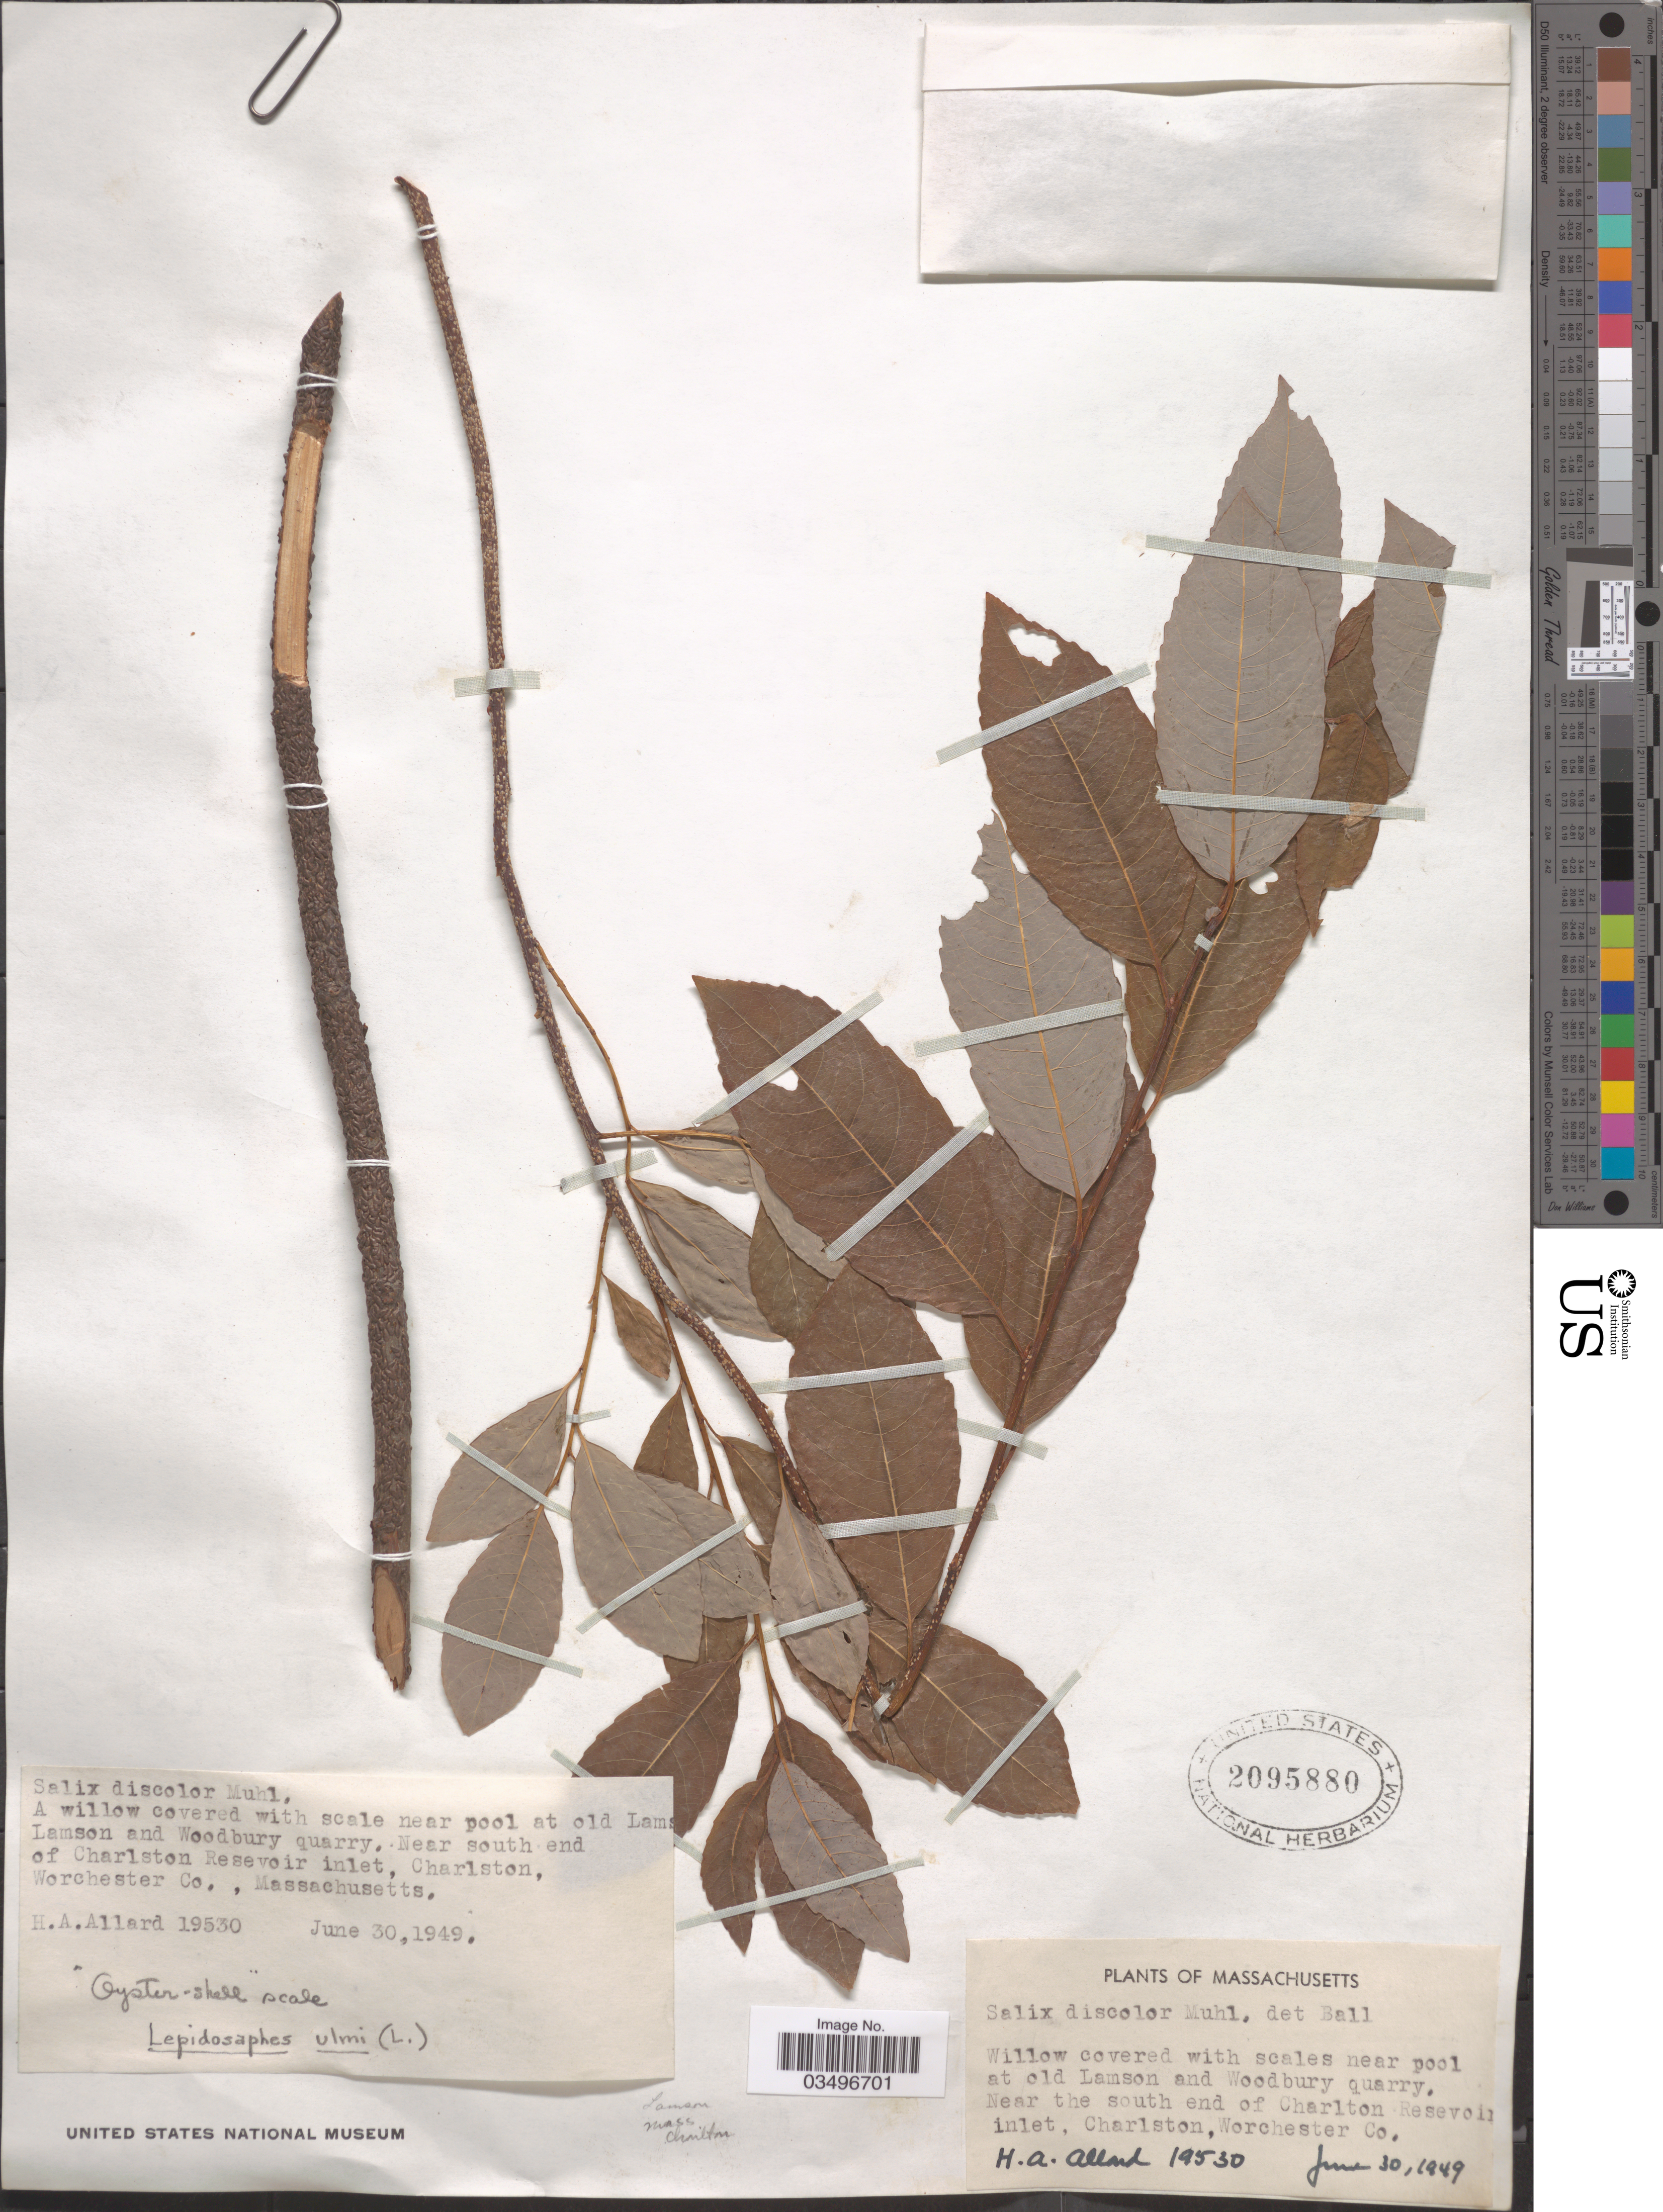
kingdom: Plantae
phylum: Tracheophyta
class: Magnoliopsida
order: Malpighiales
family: Salicaceae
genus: Salix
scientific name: Salix discolor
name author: Muhl.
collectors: H. A. Allard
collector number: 19530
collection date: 1949-06-30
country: United States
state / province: Massachusetts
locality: Near pool at old Lamson and Woodbury quarry. Near south end of Charlston Reservoir inlet, Charlston, Worchester Co.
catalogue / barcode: US 2095880